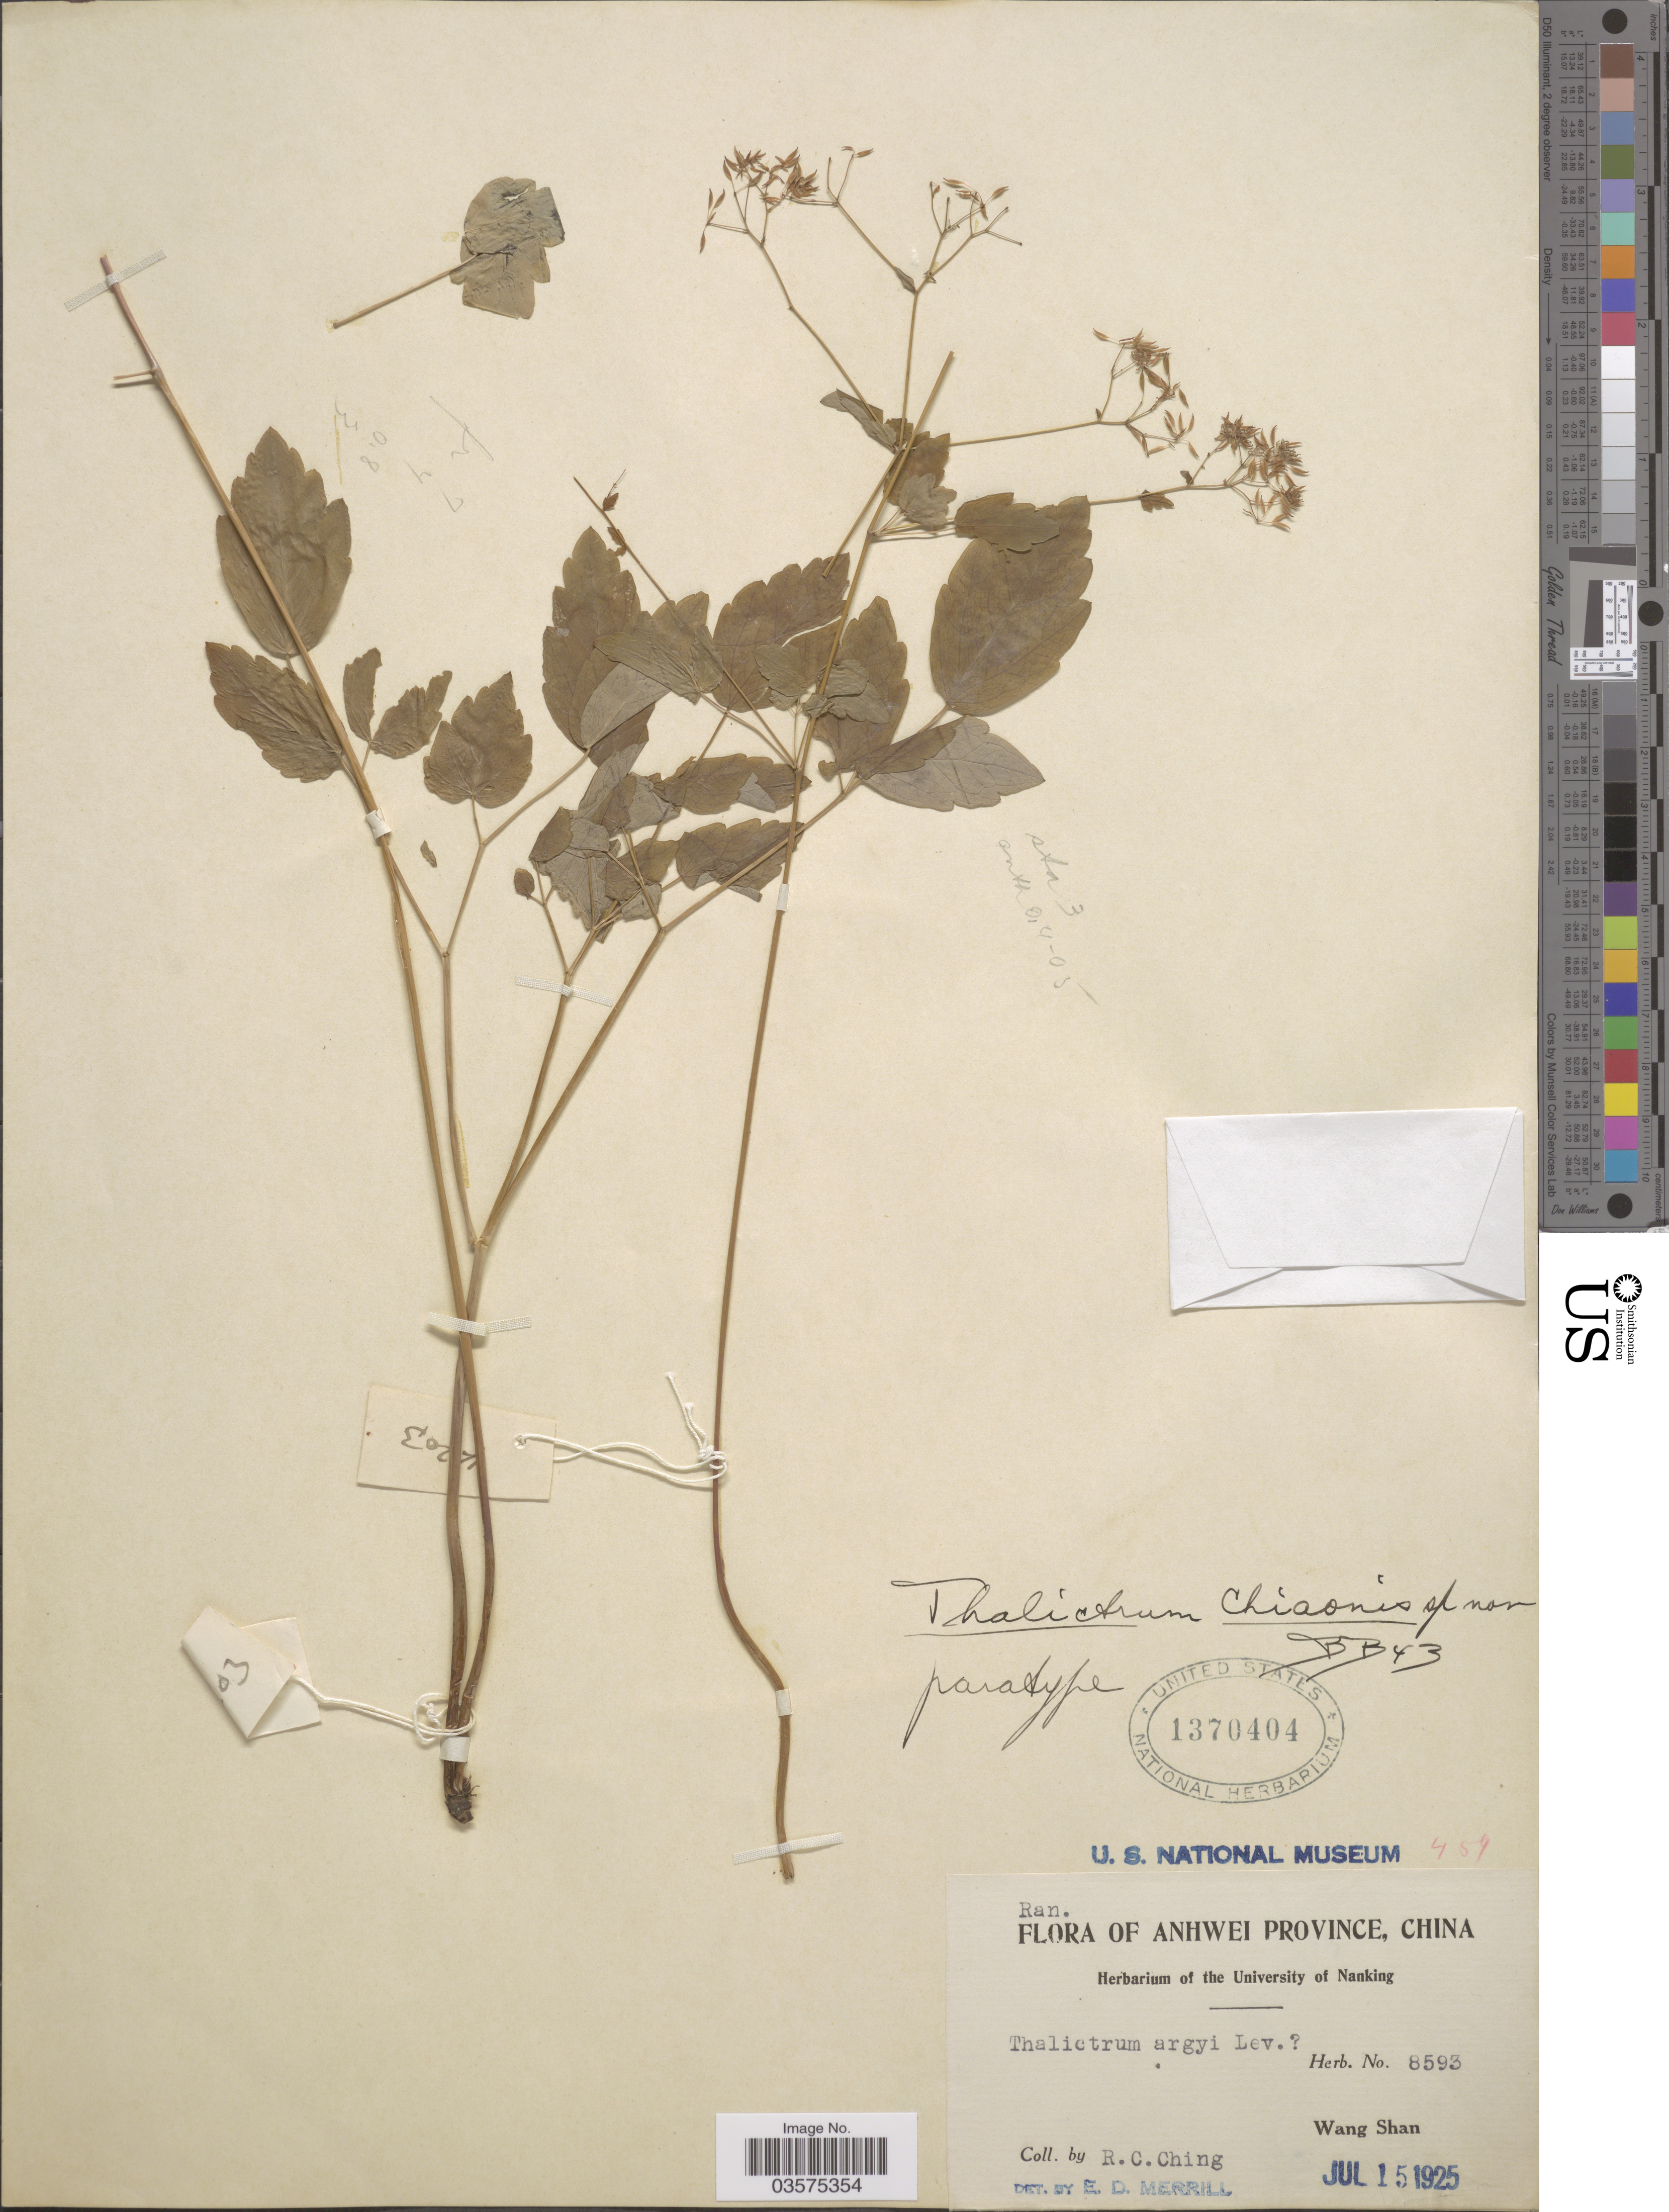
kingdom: Plantae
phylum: Tracheophyta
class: Magnoliopsida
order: Ranunculales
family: Ranunculaceae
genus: Thalictrum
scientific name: Thalictrum chiaonis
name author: B. Boivin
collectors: R. C. Ching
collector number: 8593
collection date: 1925-07-15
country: China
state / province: Anhui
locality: Anhwei Province. Wang Shan.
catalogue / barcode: US 1370404